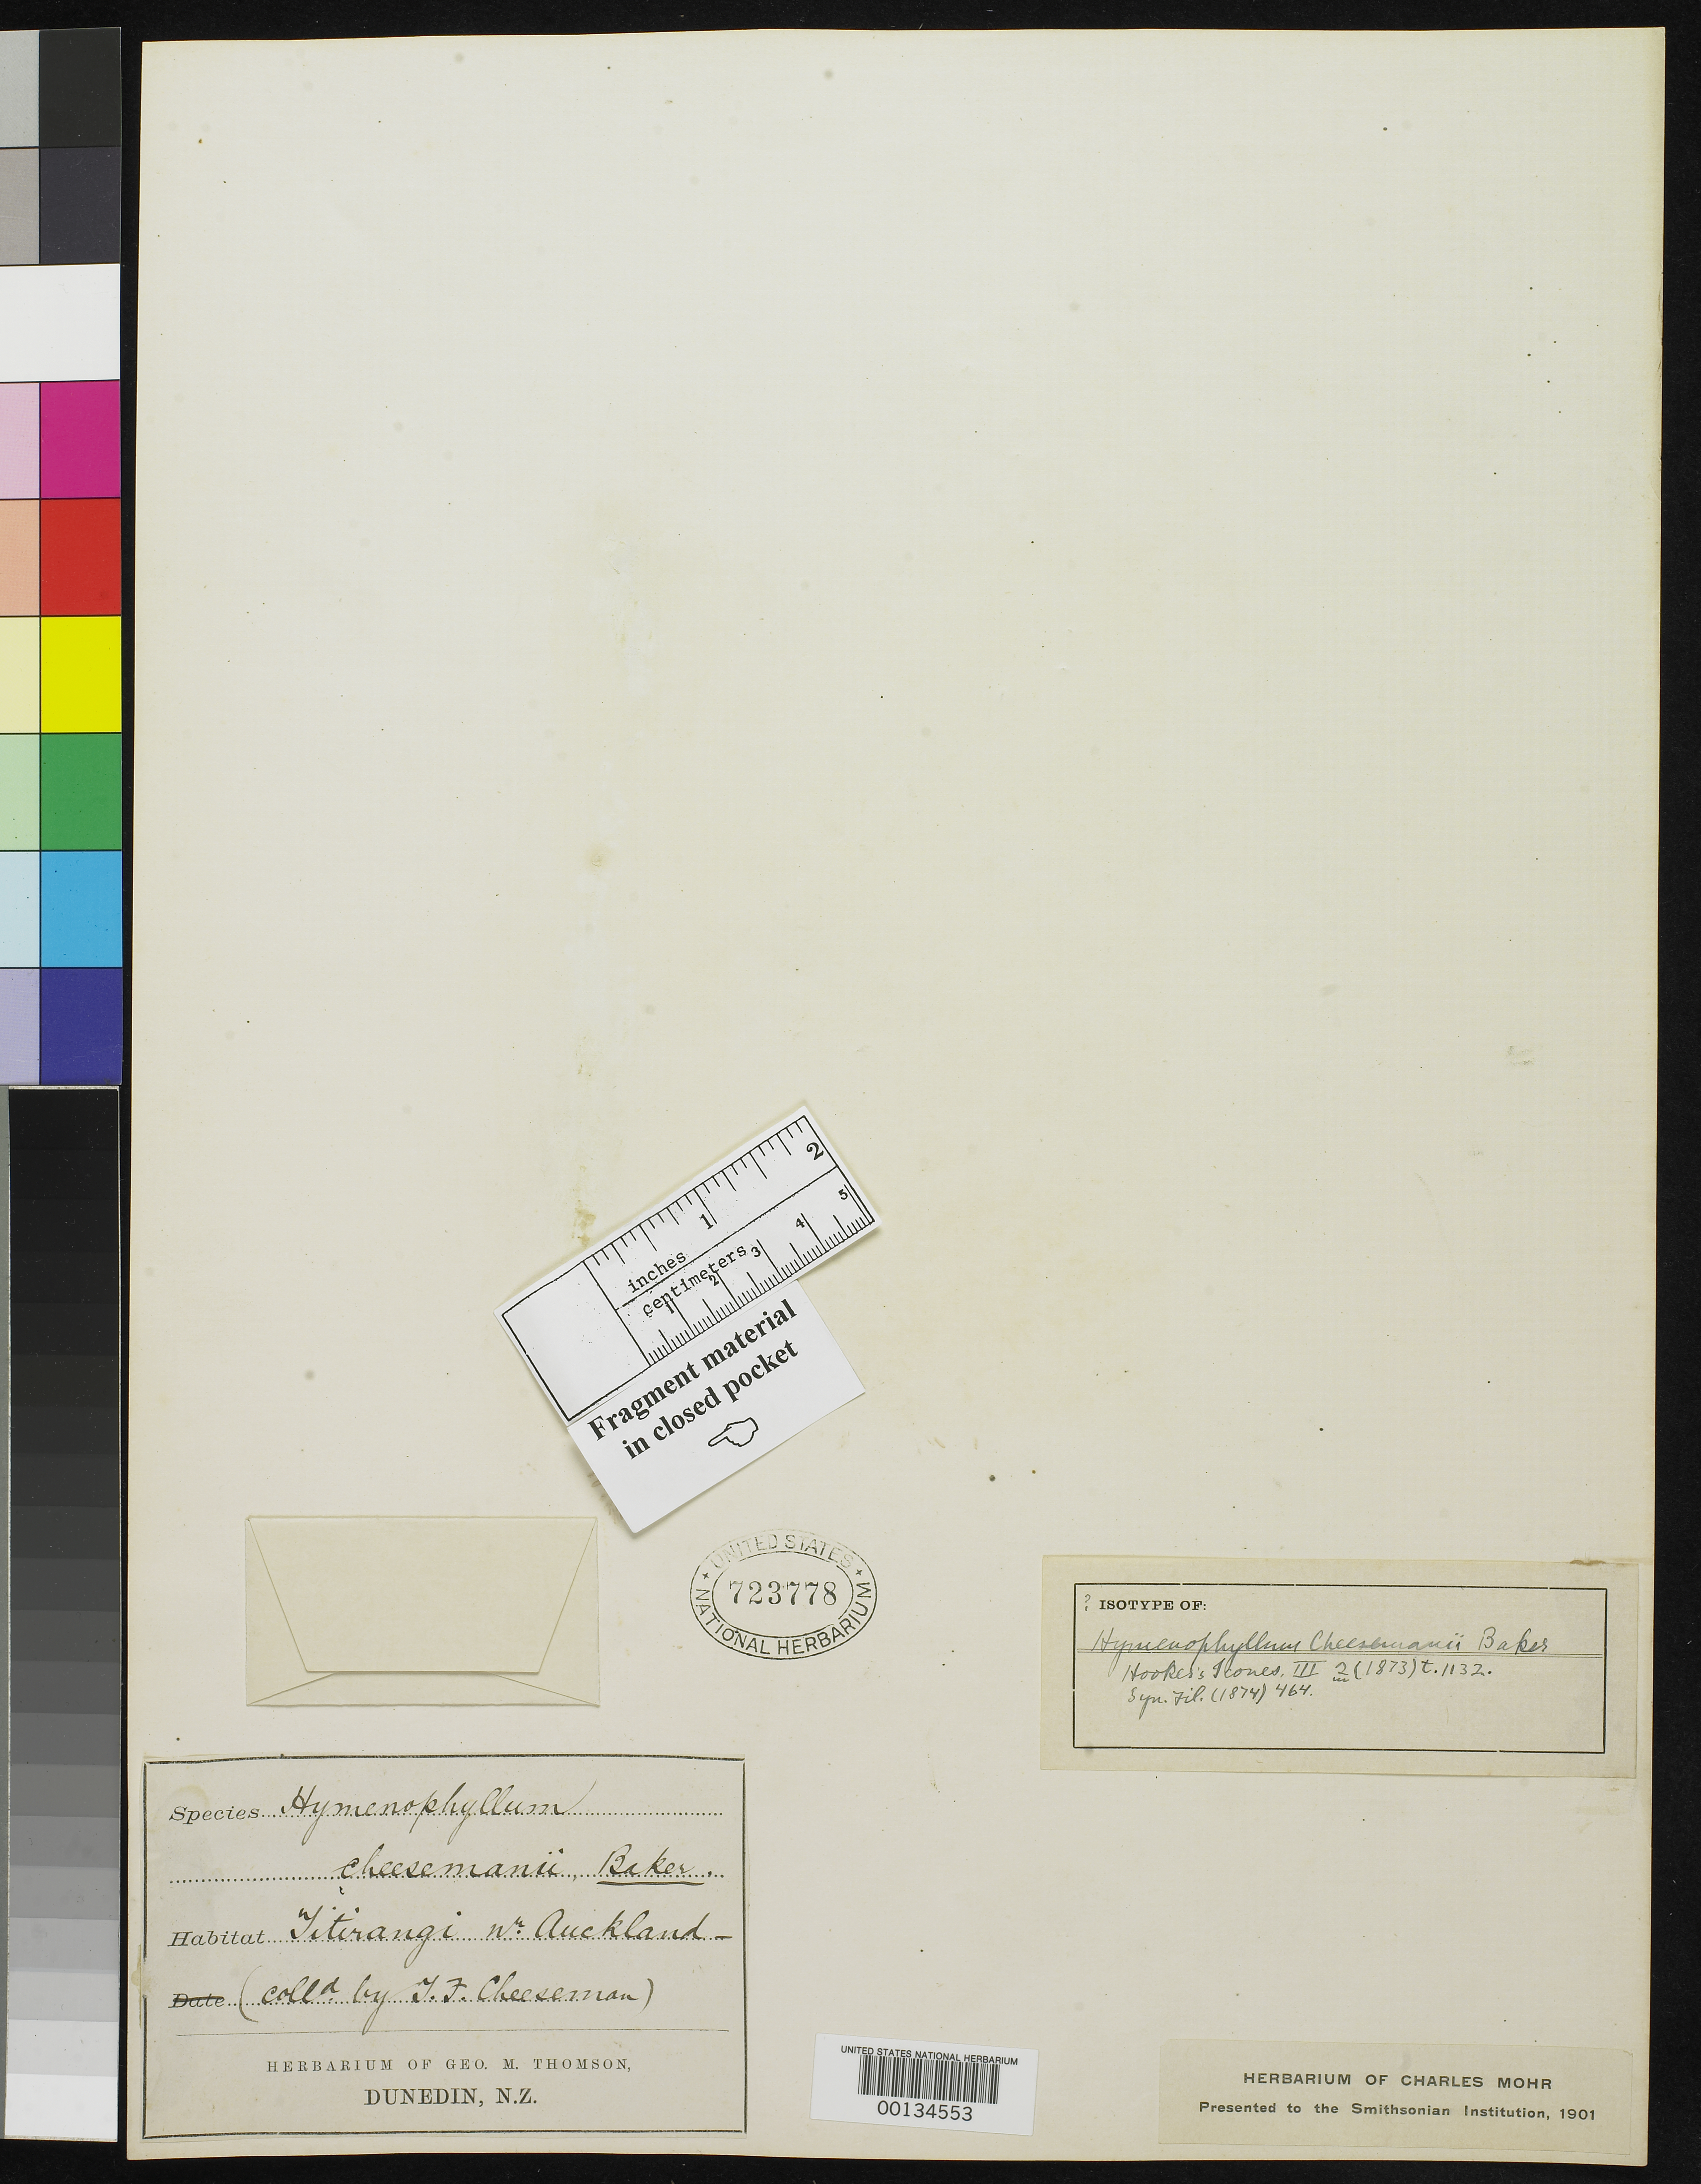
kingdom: Plantae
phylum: Tracheophyta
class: Polypodiopsida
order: Hymenophyllales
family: Hymenophyllaceae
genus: Hymenophyllum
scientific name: Hymenophyllum cheesemanii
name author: Baker in Hook.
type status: Type Collection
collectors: T. F. Cheeseman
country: New Zealand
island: North Island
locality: Titirangi, near Aukland.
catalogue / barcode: US 723778